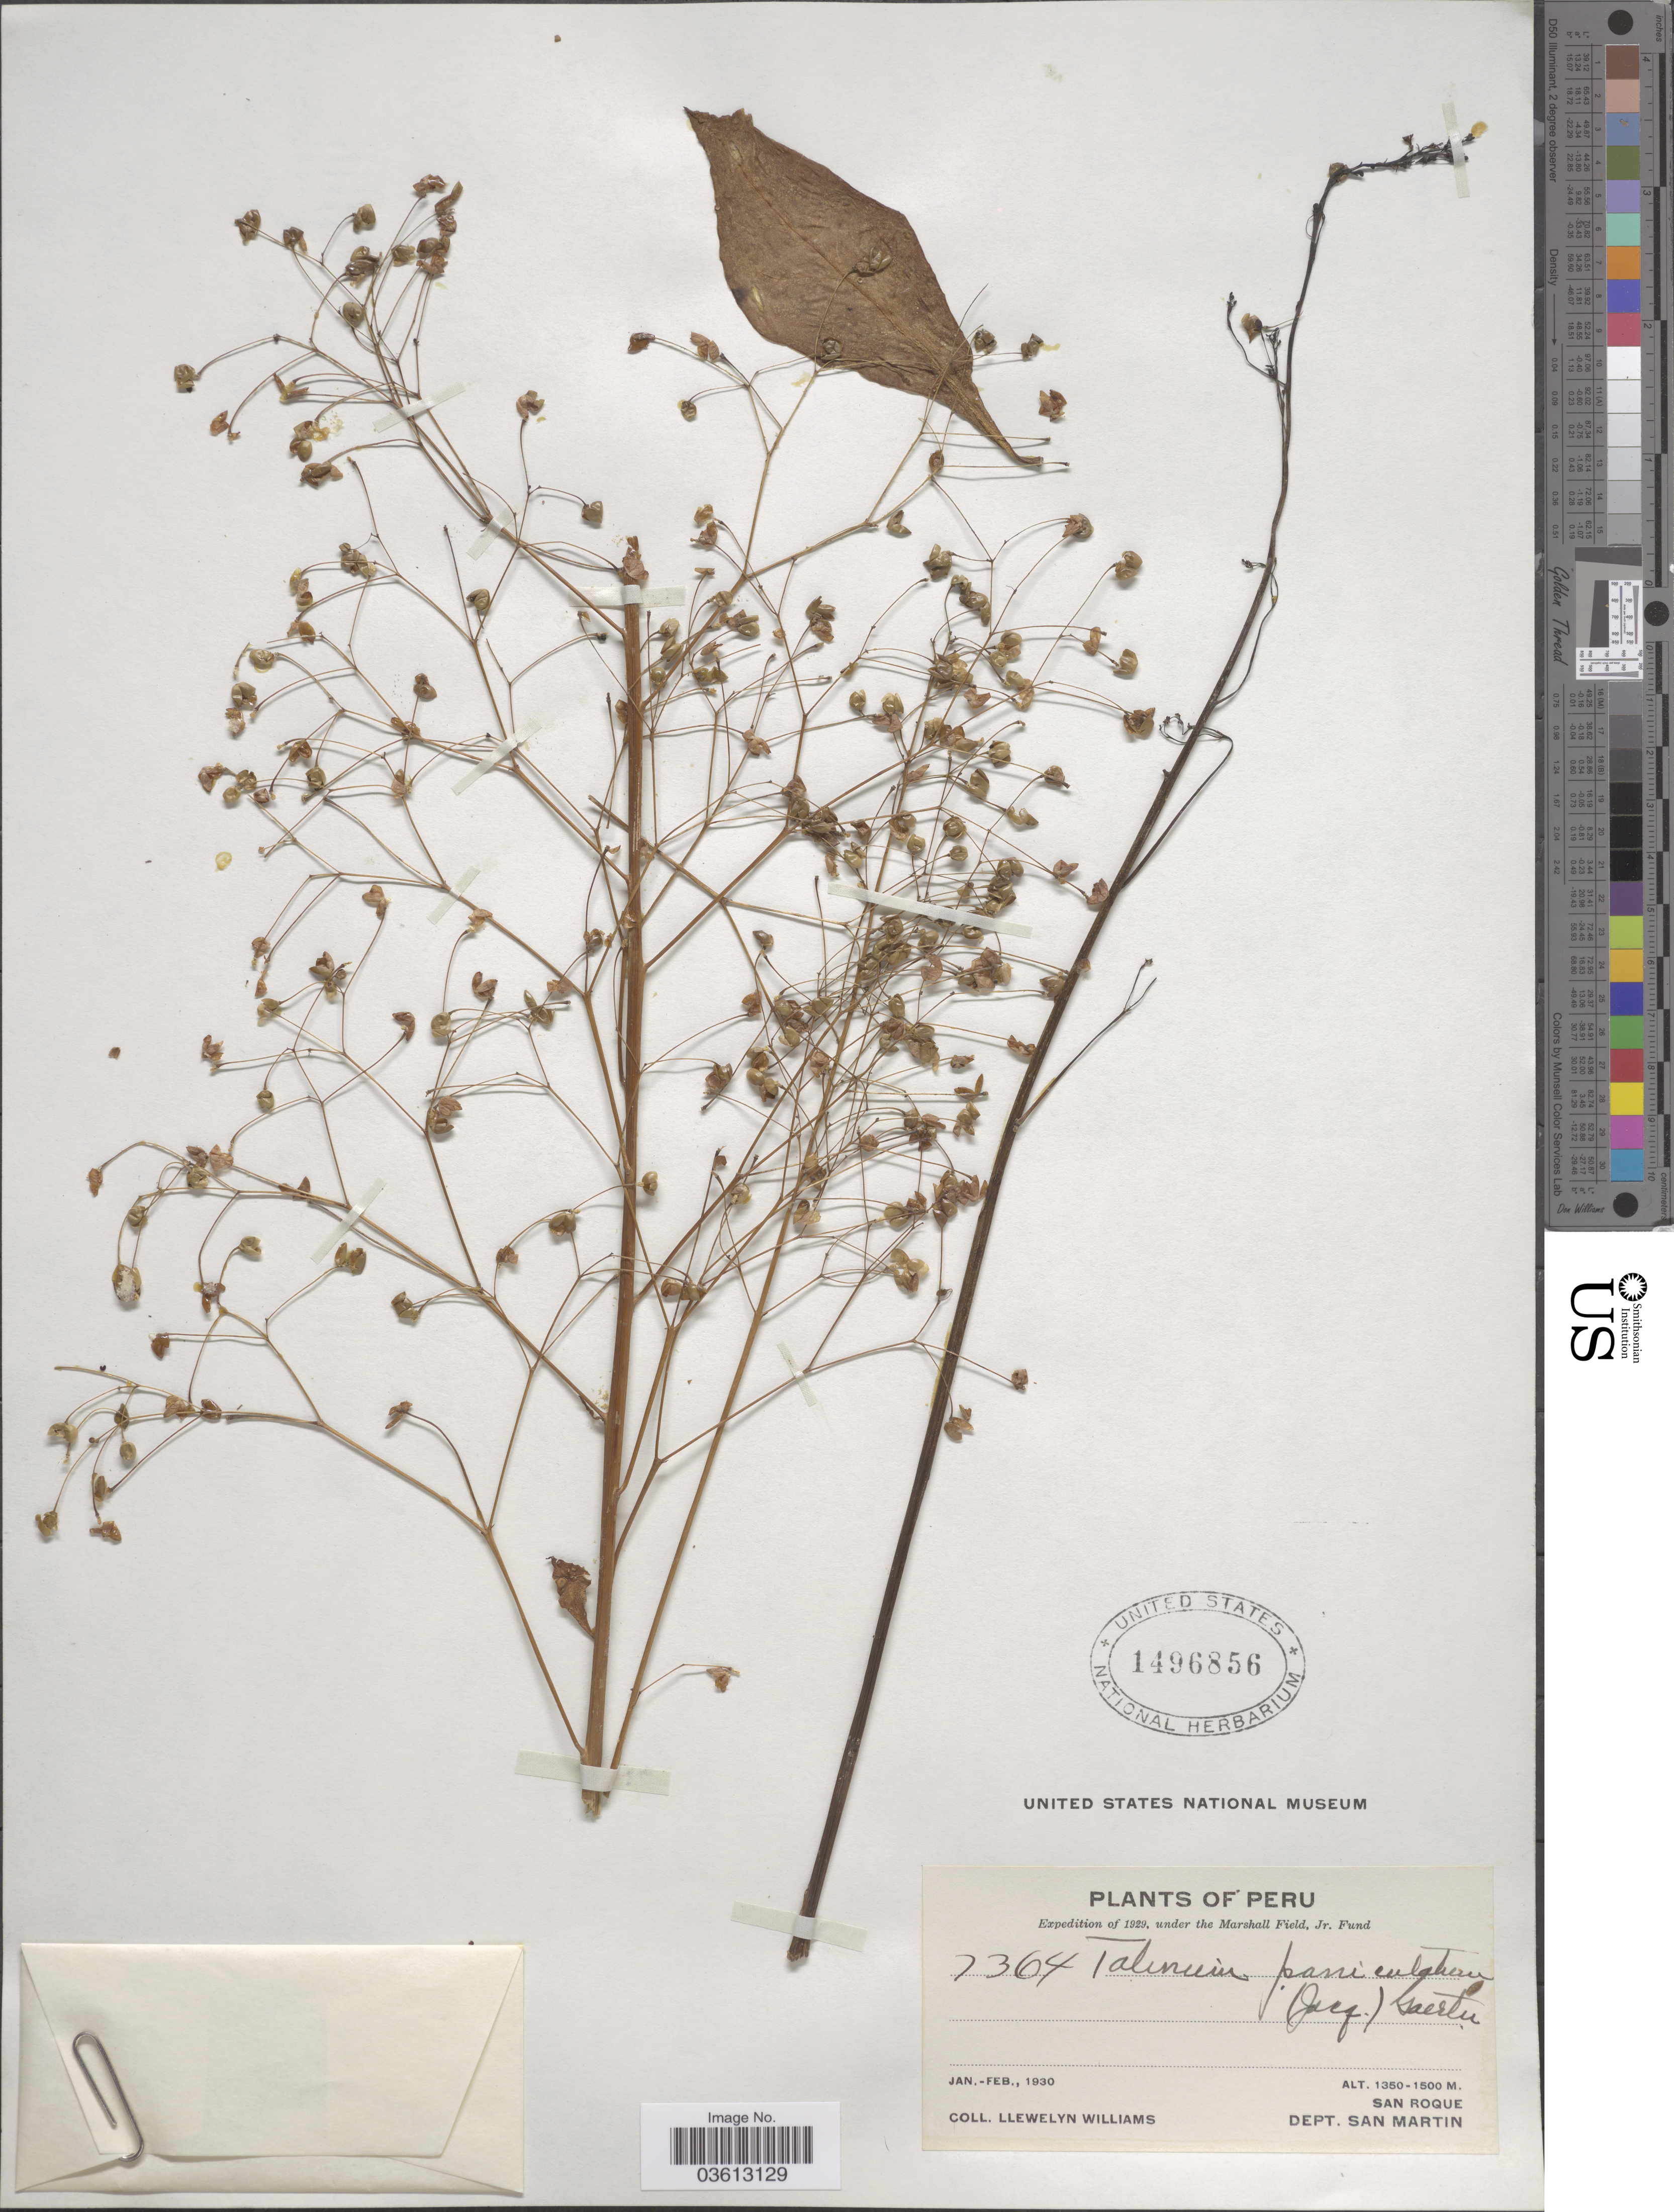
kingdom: Plantae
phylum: Tracheophyta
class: Magnoliopsida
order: Caryophyllales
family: Talinaceae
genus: Talinum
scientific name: Talinum paniculatum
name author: (Jacq.) Gaertn.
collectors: Ll. Williams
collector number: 7364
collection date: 1930-01/1930-02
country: Peru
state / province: San Martín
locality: San Roque, Dept. San Martin.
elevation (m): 1350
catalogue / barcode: US 1496856